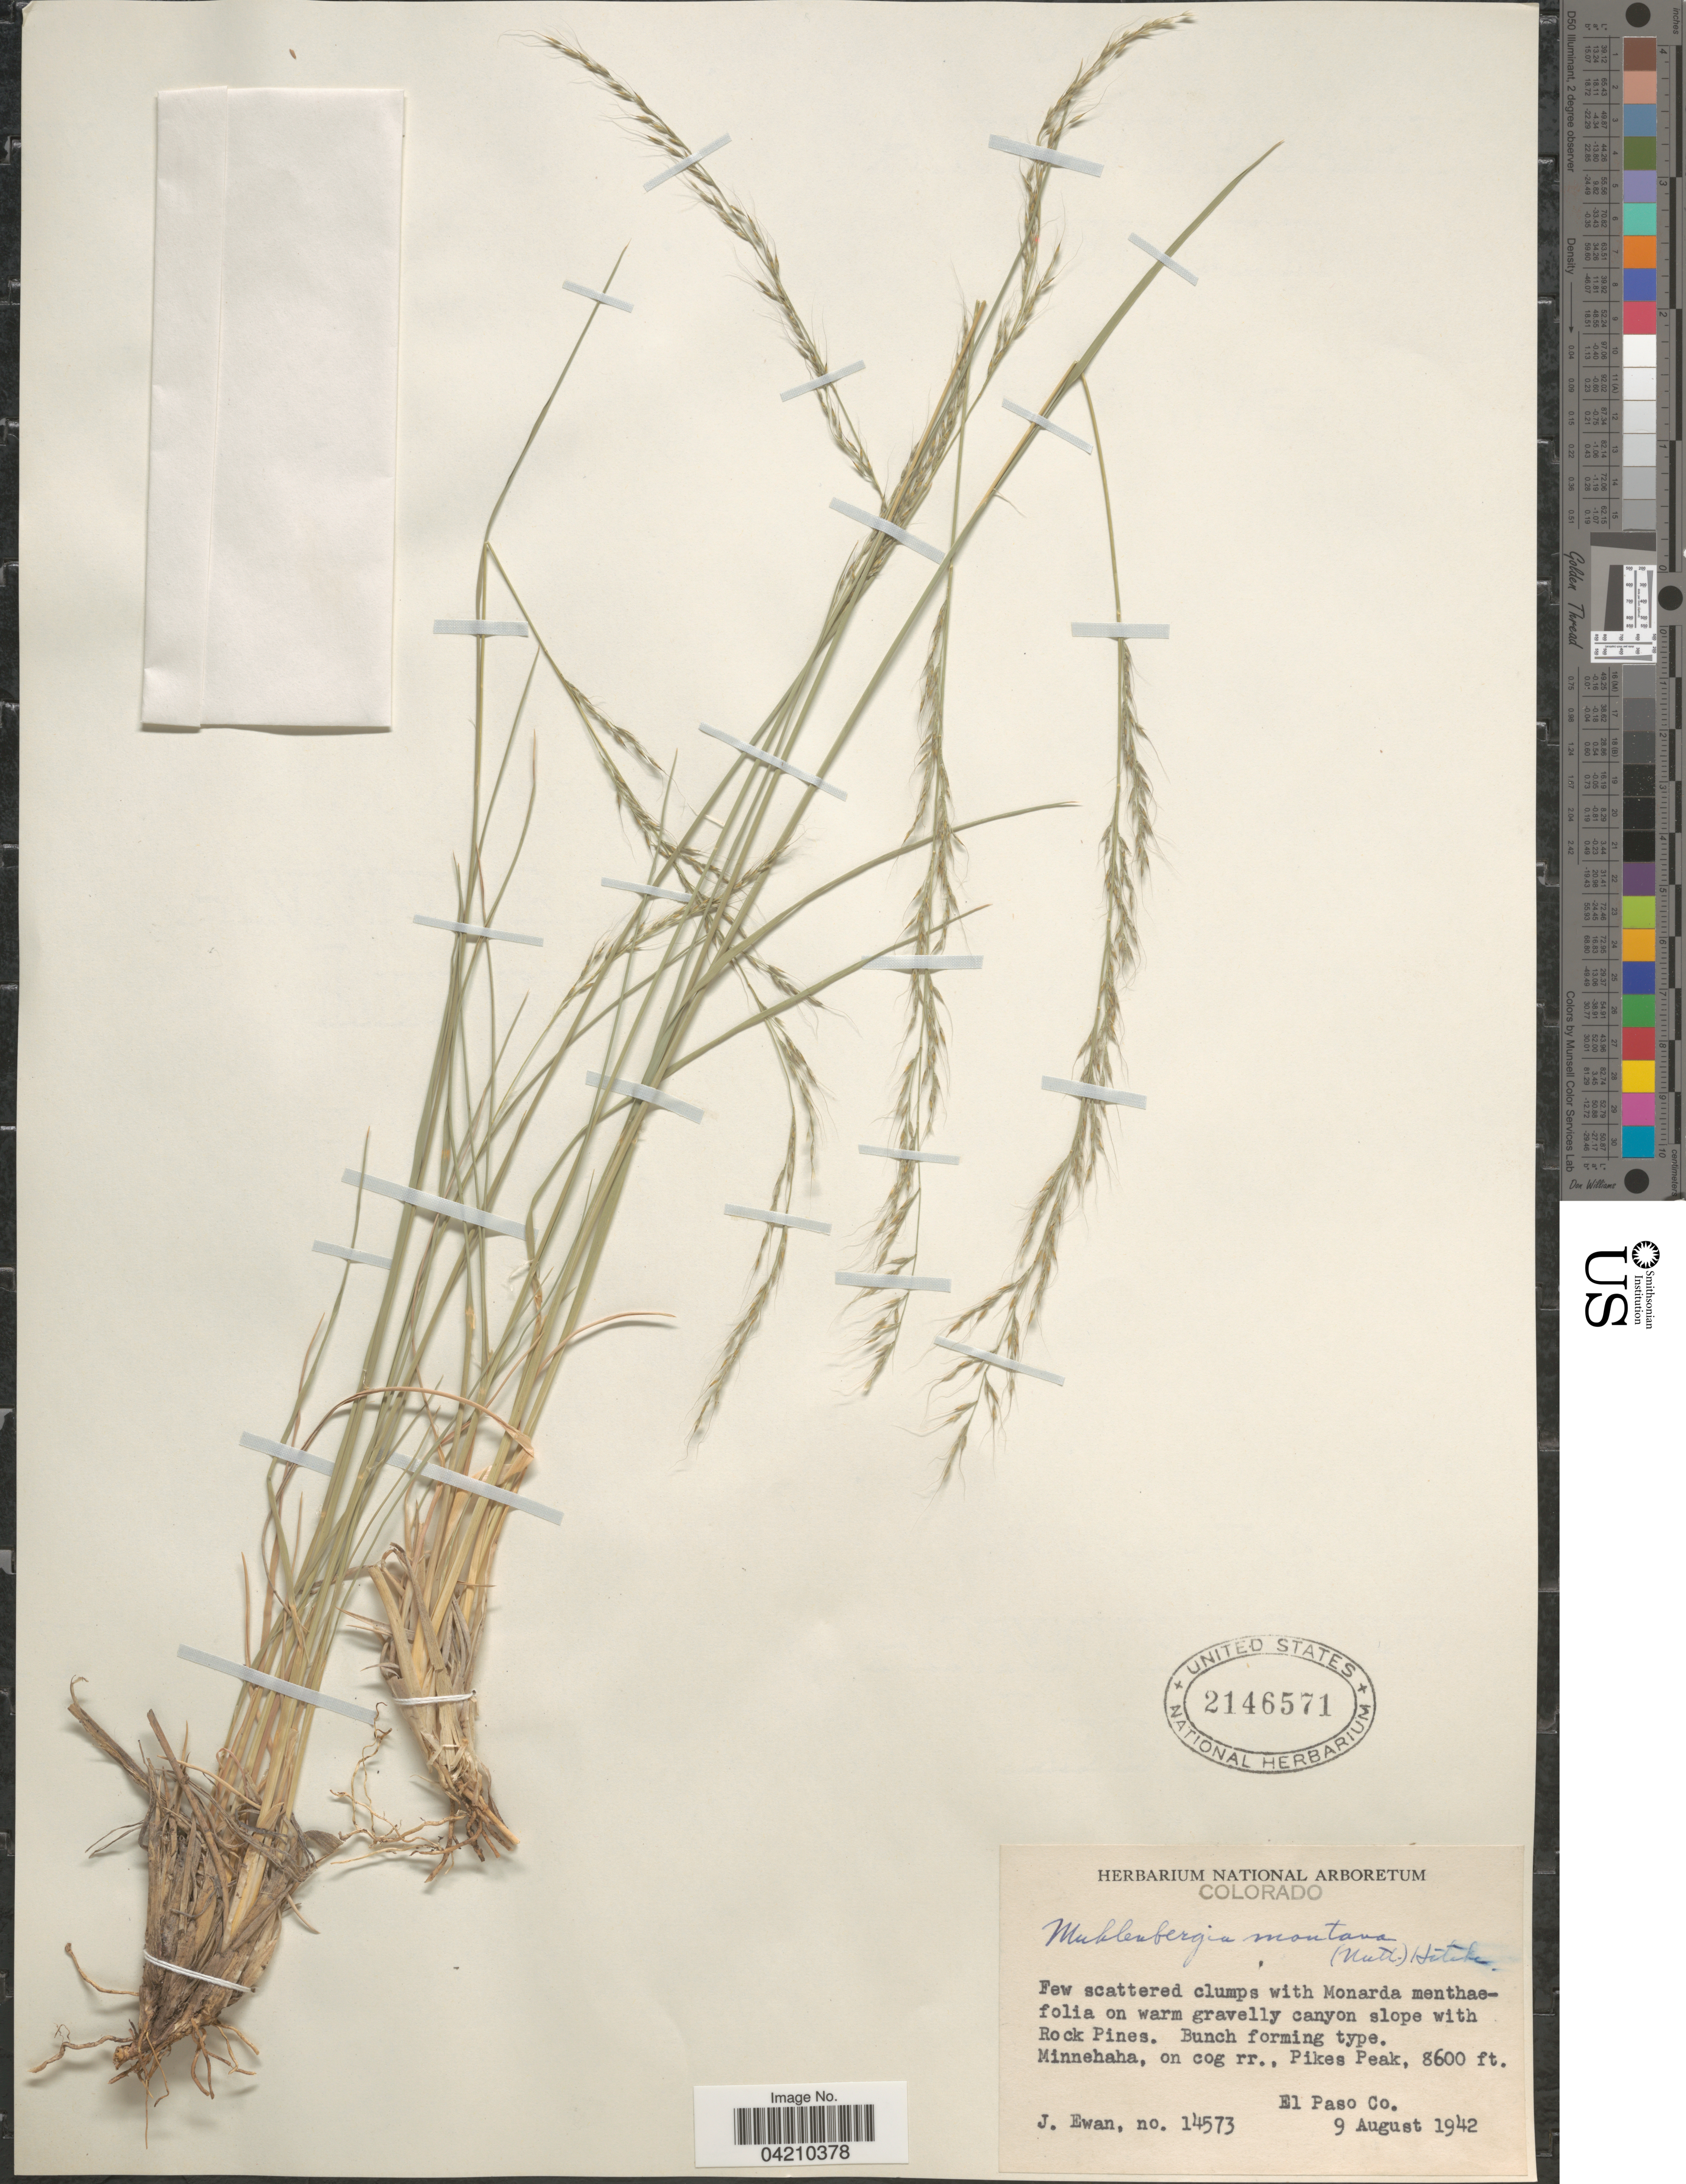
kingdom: Plantae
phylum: Tracheophyta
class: Liliopsida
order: Poales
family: Poaceae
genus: Muhlenbergia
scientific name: Muhlenbergia montana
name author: (Nutt.) Hitchc.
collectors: J. A. Ewan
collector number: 14573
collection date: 1942-08-09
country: United States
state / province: Colorado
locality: Few scattered clumps with Monarda menthaefolia on warm gravelly canyon slope with Rock Pines. Minnehaha, on cog rr., Pikes Peak. El Paso Co.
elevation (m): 2621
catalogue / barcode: US 2146571